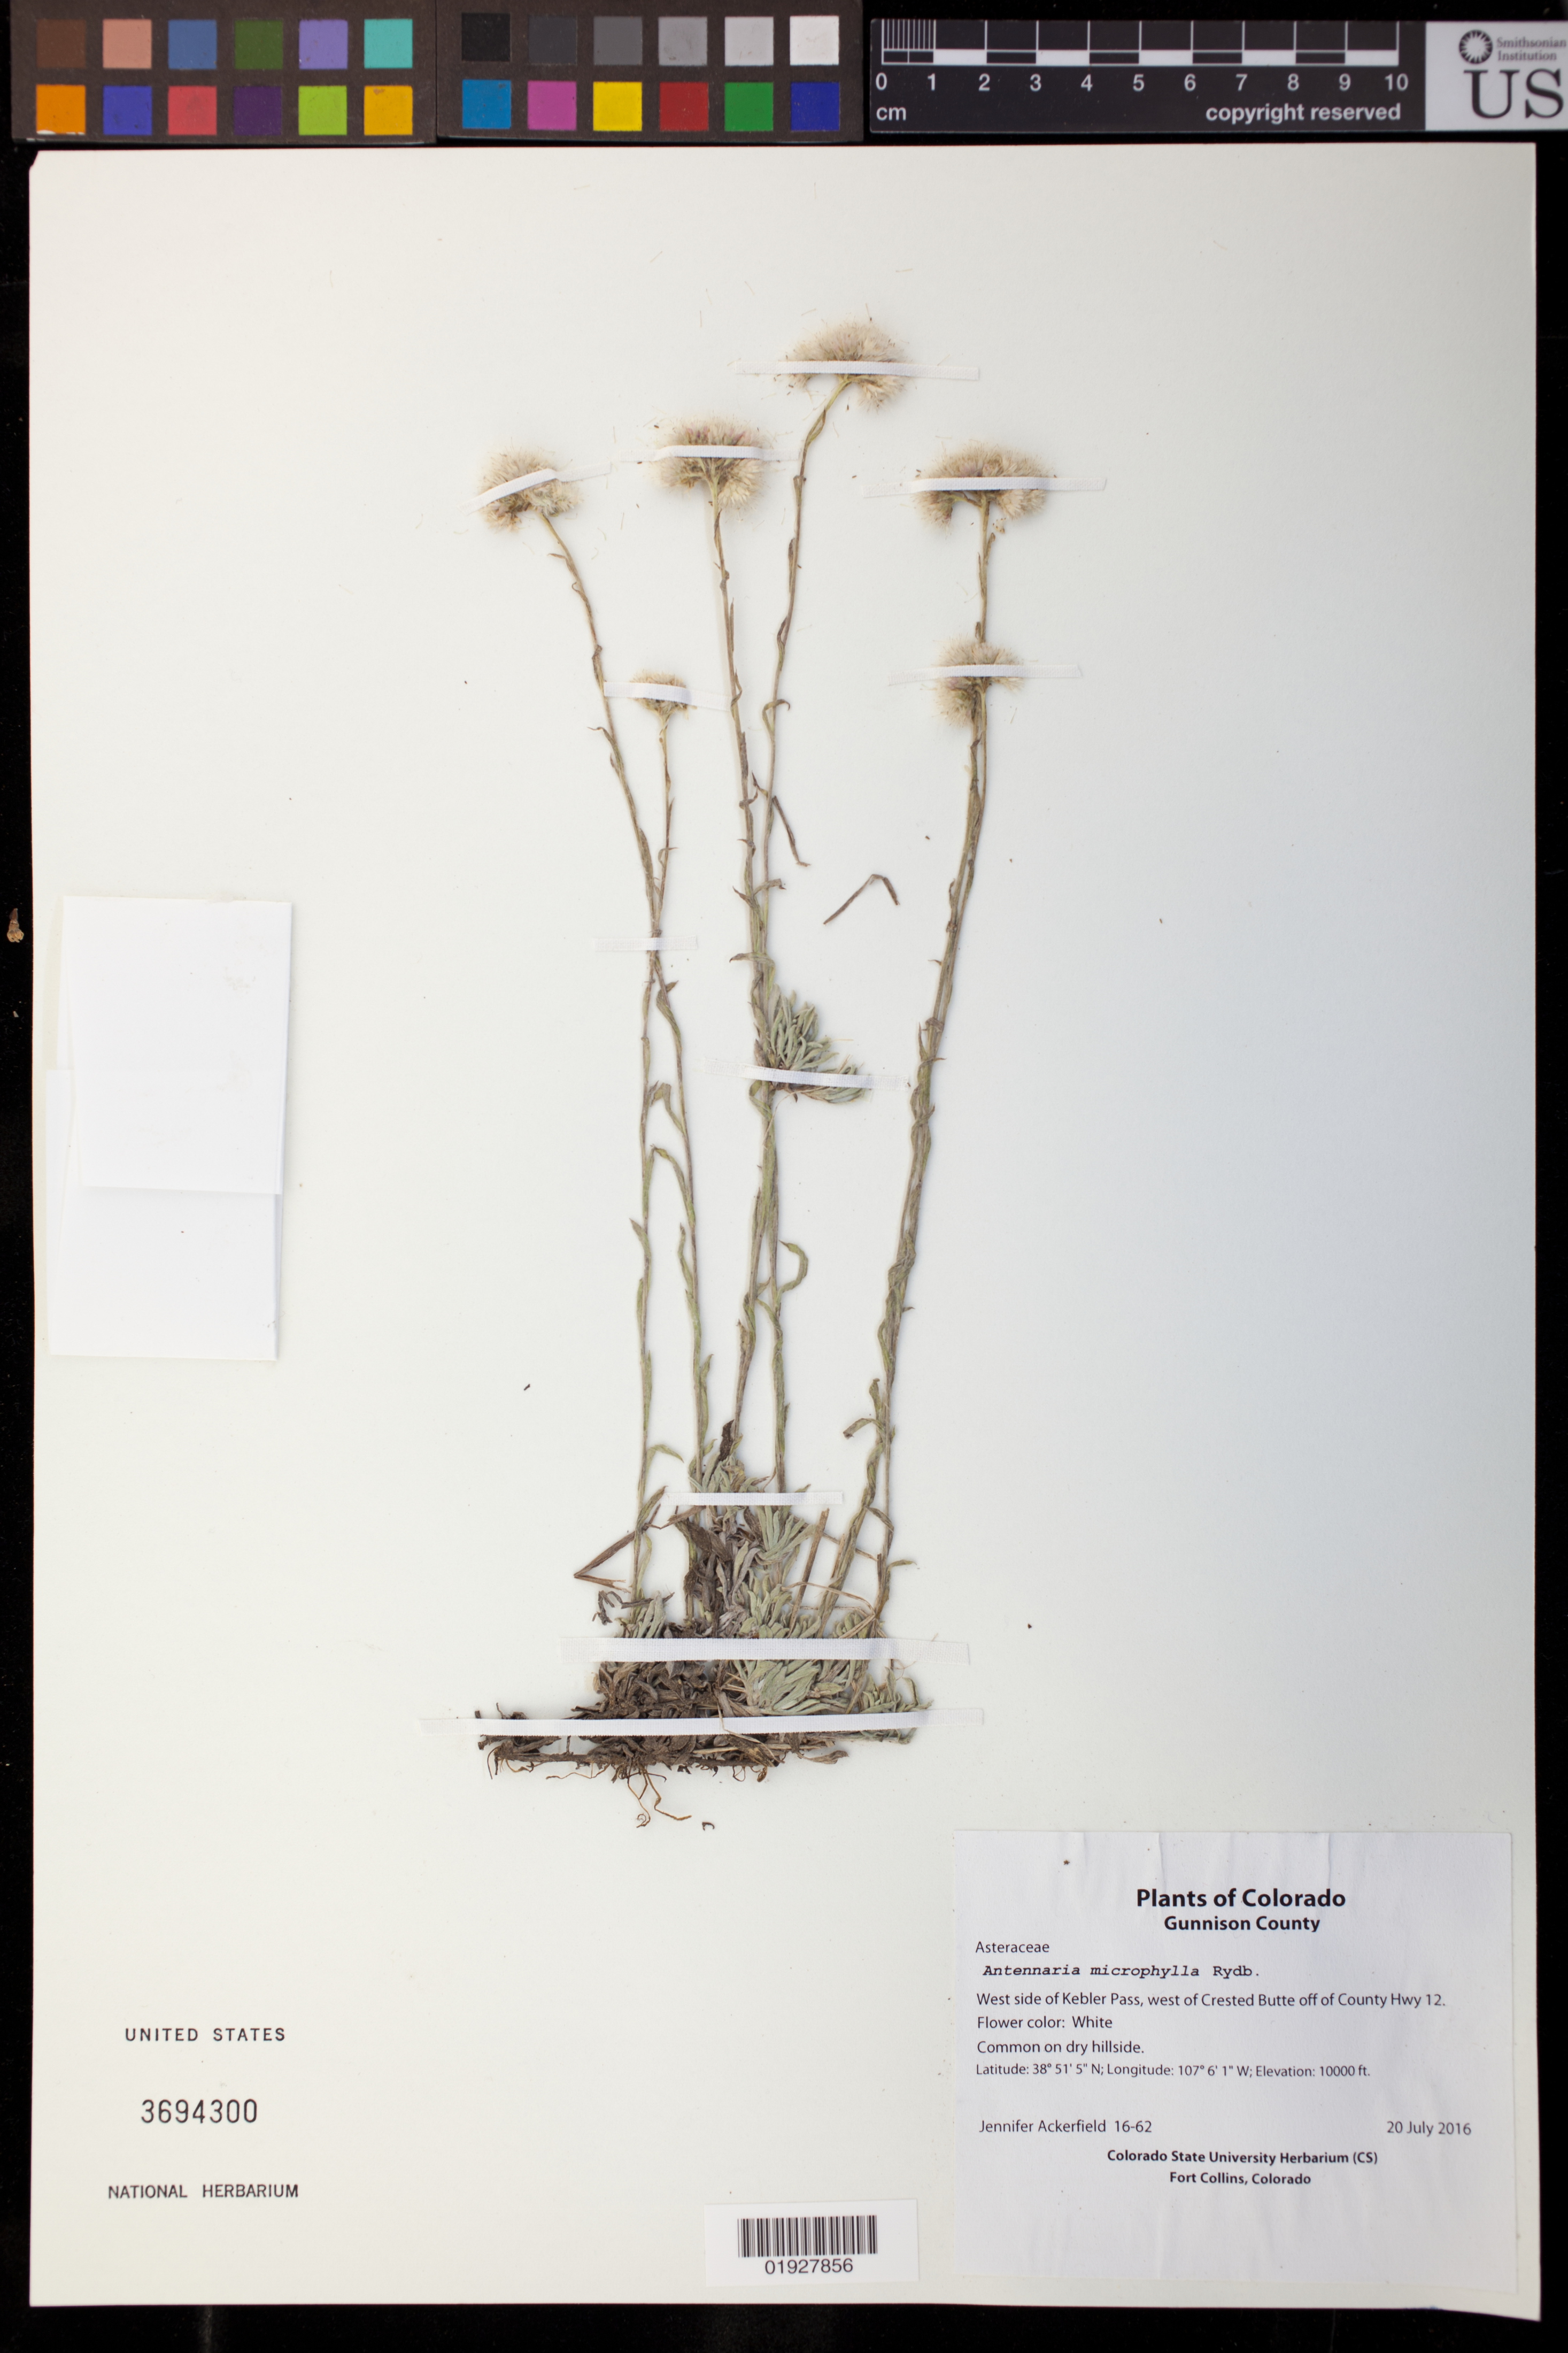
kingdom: Plantae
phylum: Tracheophyta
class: Magnoliopsida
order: Asterales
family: Asteraceae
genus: Antennaria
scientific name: Antennaria microphylla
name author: Rydb.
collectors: J. Ackerfield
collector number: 16-62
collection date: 2016-07-20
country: United States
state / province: Colorado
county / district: Gunnison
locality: West side of Kebler Pass, W of Crested Butte off of County Hwy 12.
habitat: Common on dry hillside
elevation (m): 3048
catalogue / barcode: US 3694300